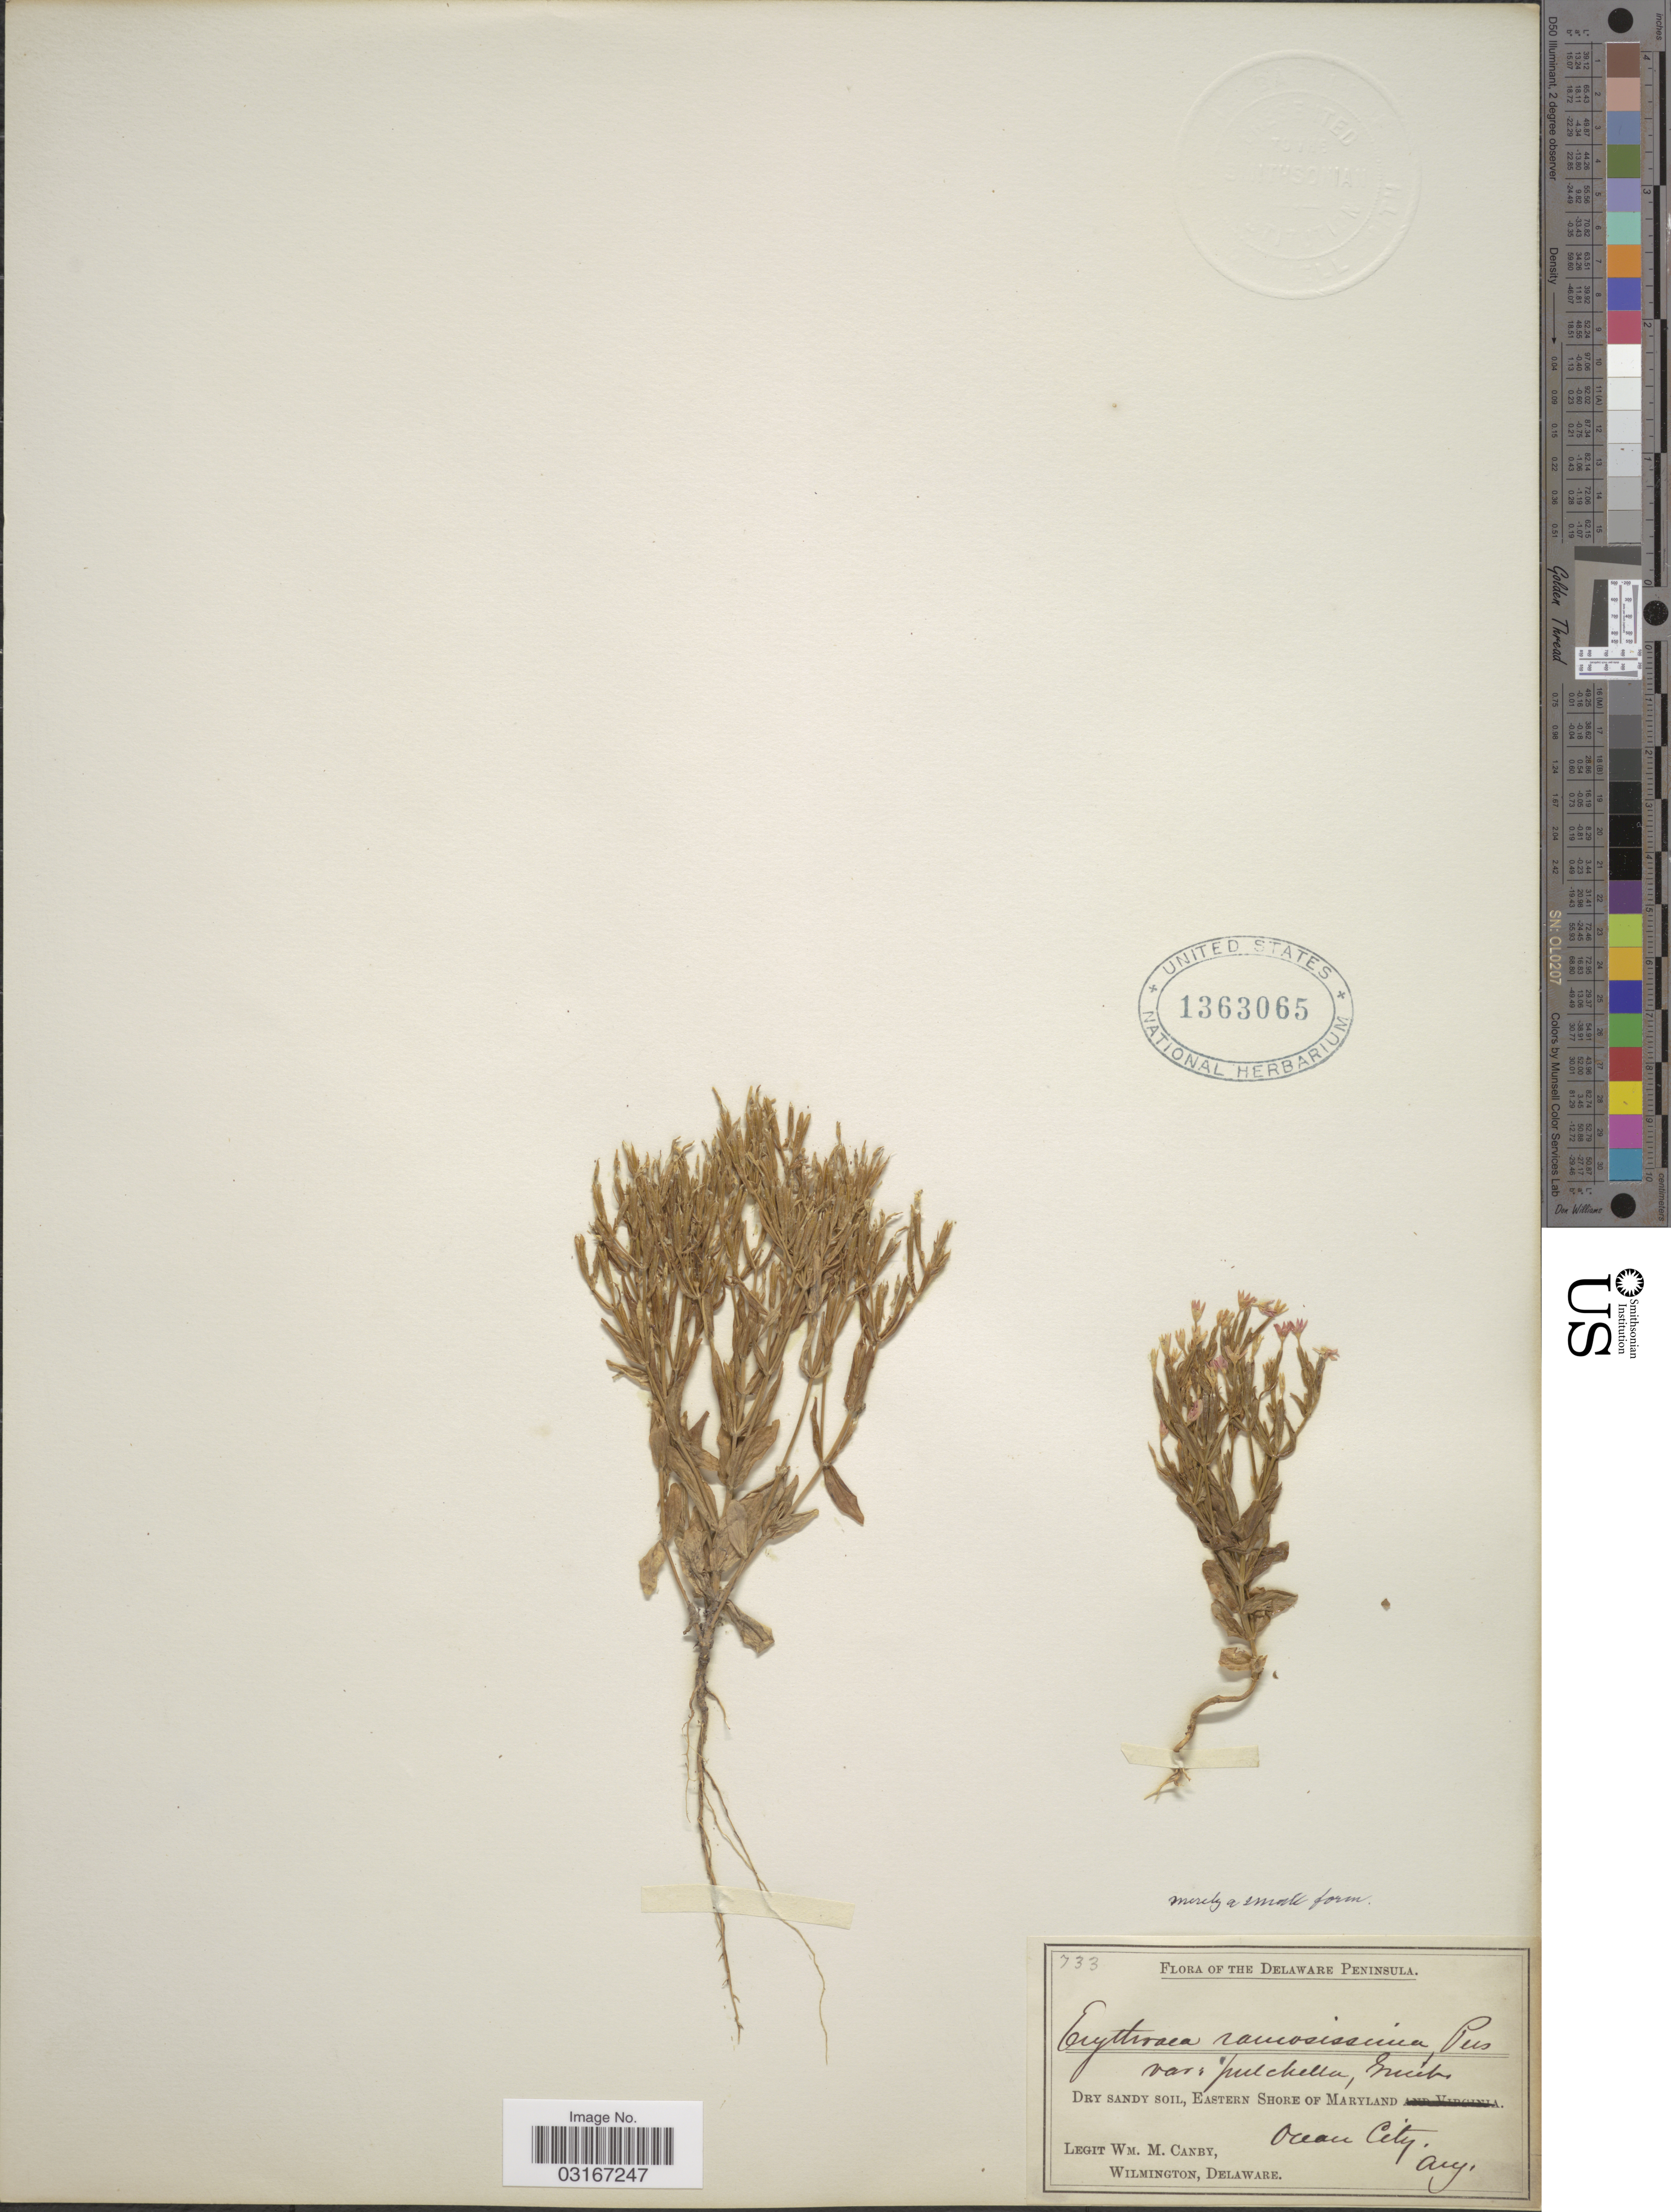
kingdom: Plantae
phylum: Tracheophyta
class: Magnoliopsida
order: Gentianales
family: Gentianaceae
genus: Centaurium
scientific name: Centaurium pulchellum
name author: (Sw.) Druce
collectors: W. M. Canby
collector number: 733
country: United States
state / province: Maryland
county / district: Worcester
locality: Delaware Peninsula. Dry sandy soil, Eastern Shore of Maryland. Ocean City.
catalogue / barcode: US 1363065